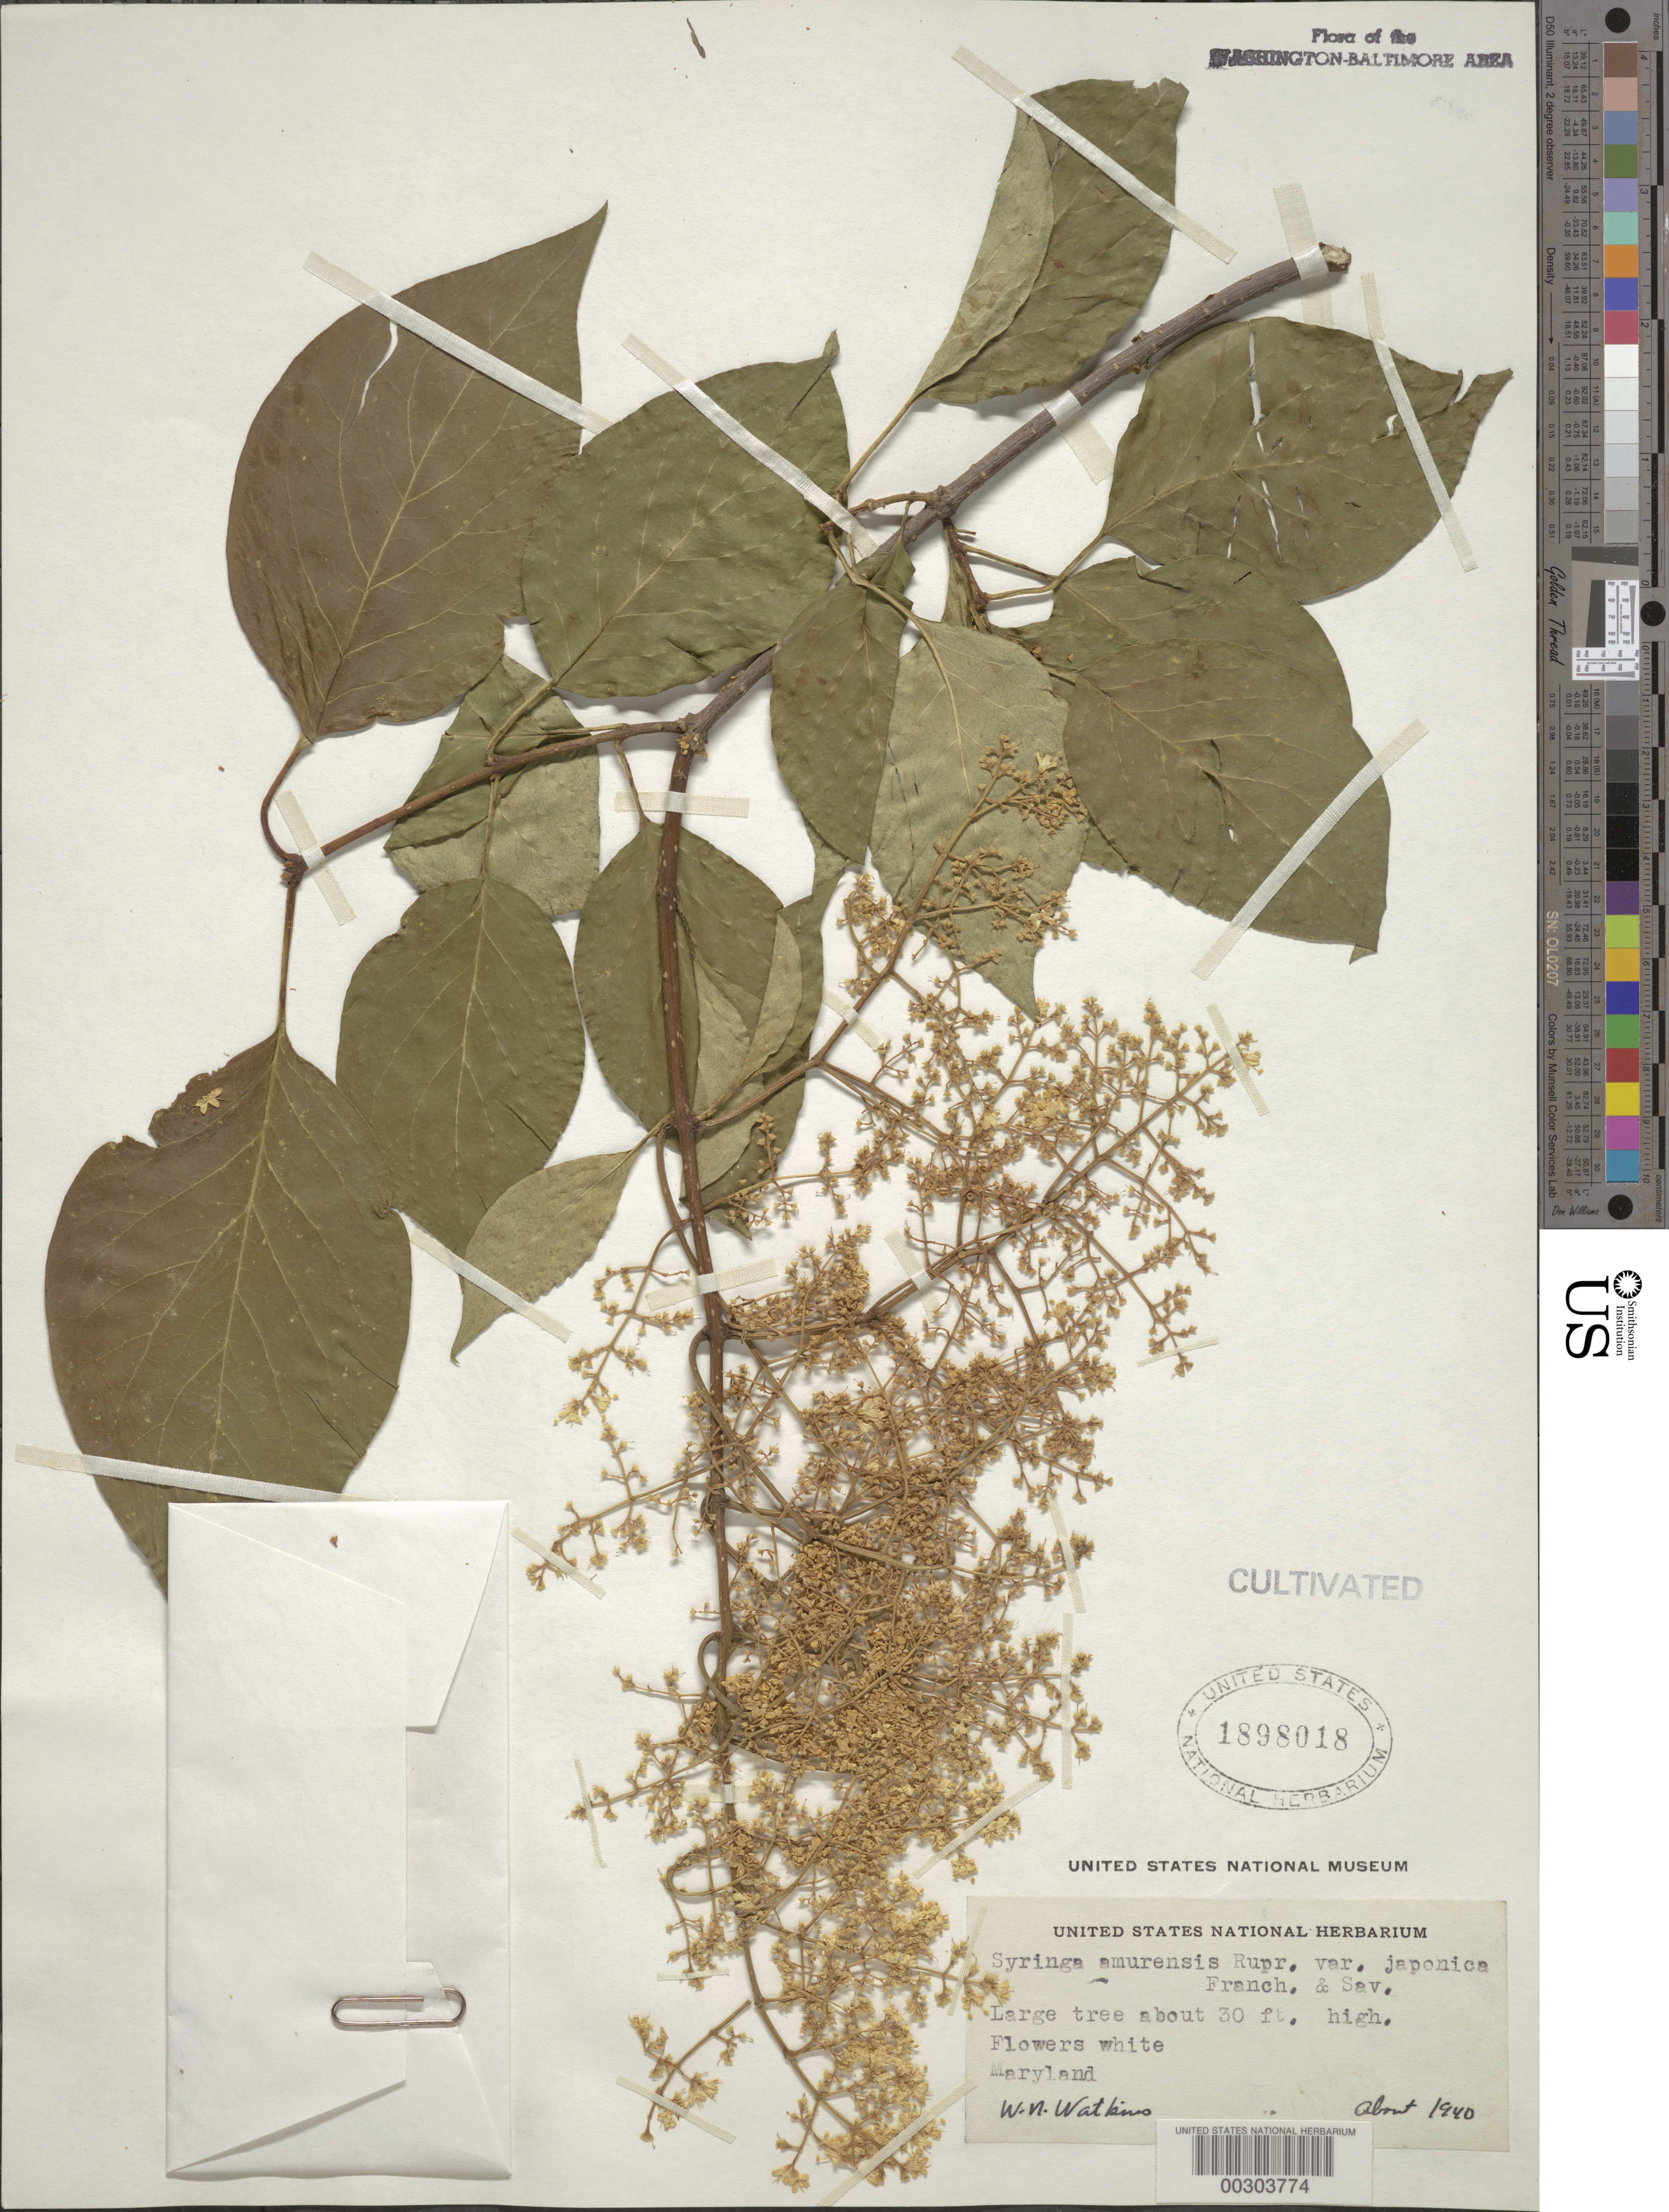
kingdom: Plantae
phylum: Tracheophyta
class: Magnoliopsida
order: Lamiales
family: Oleaceae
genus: Syringa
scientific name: Syringa amurensis var. japonica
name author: (Maxim.) Franch. & Sav.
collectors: W. Watkins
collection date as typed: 1940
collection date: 1940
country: United States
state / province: Maryland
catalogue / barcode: US 1898018